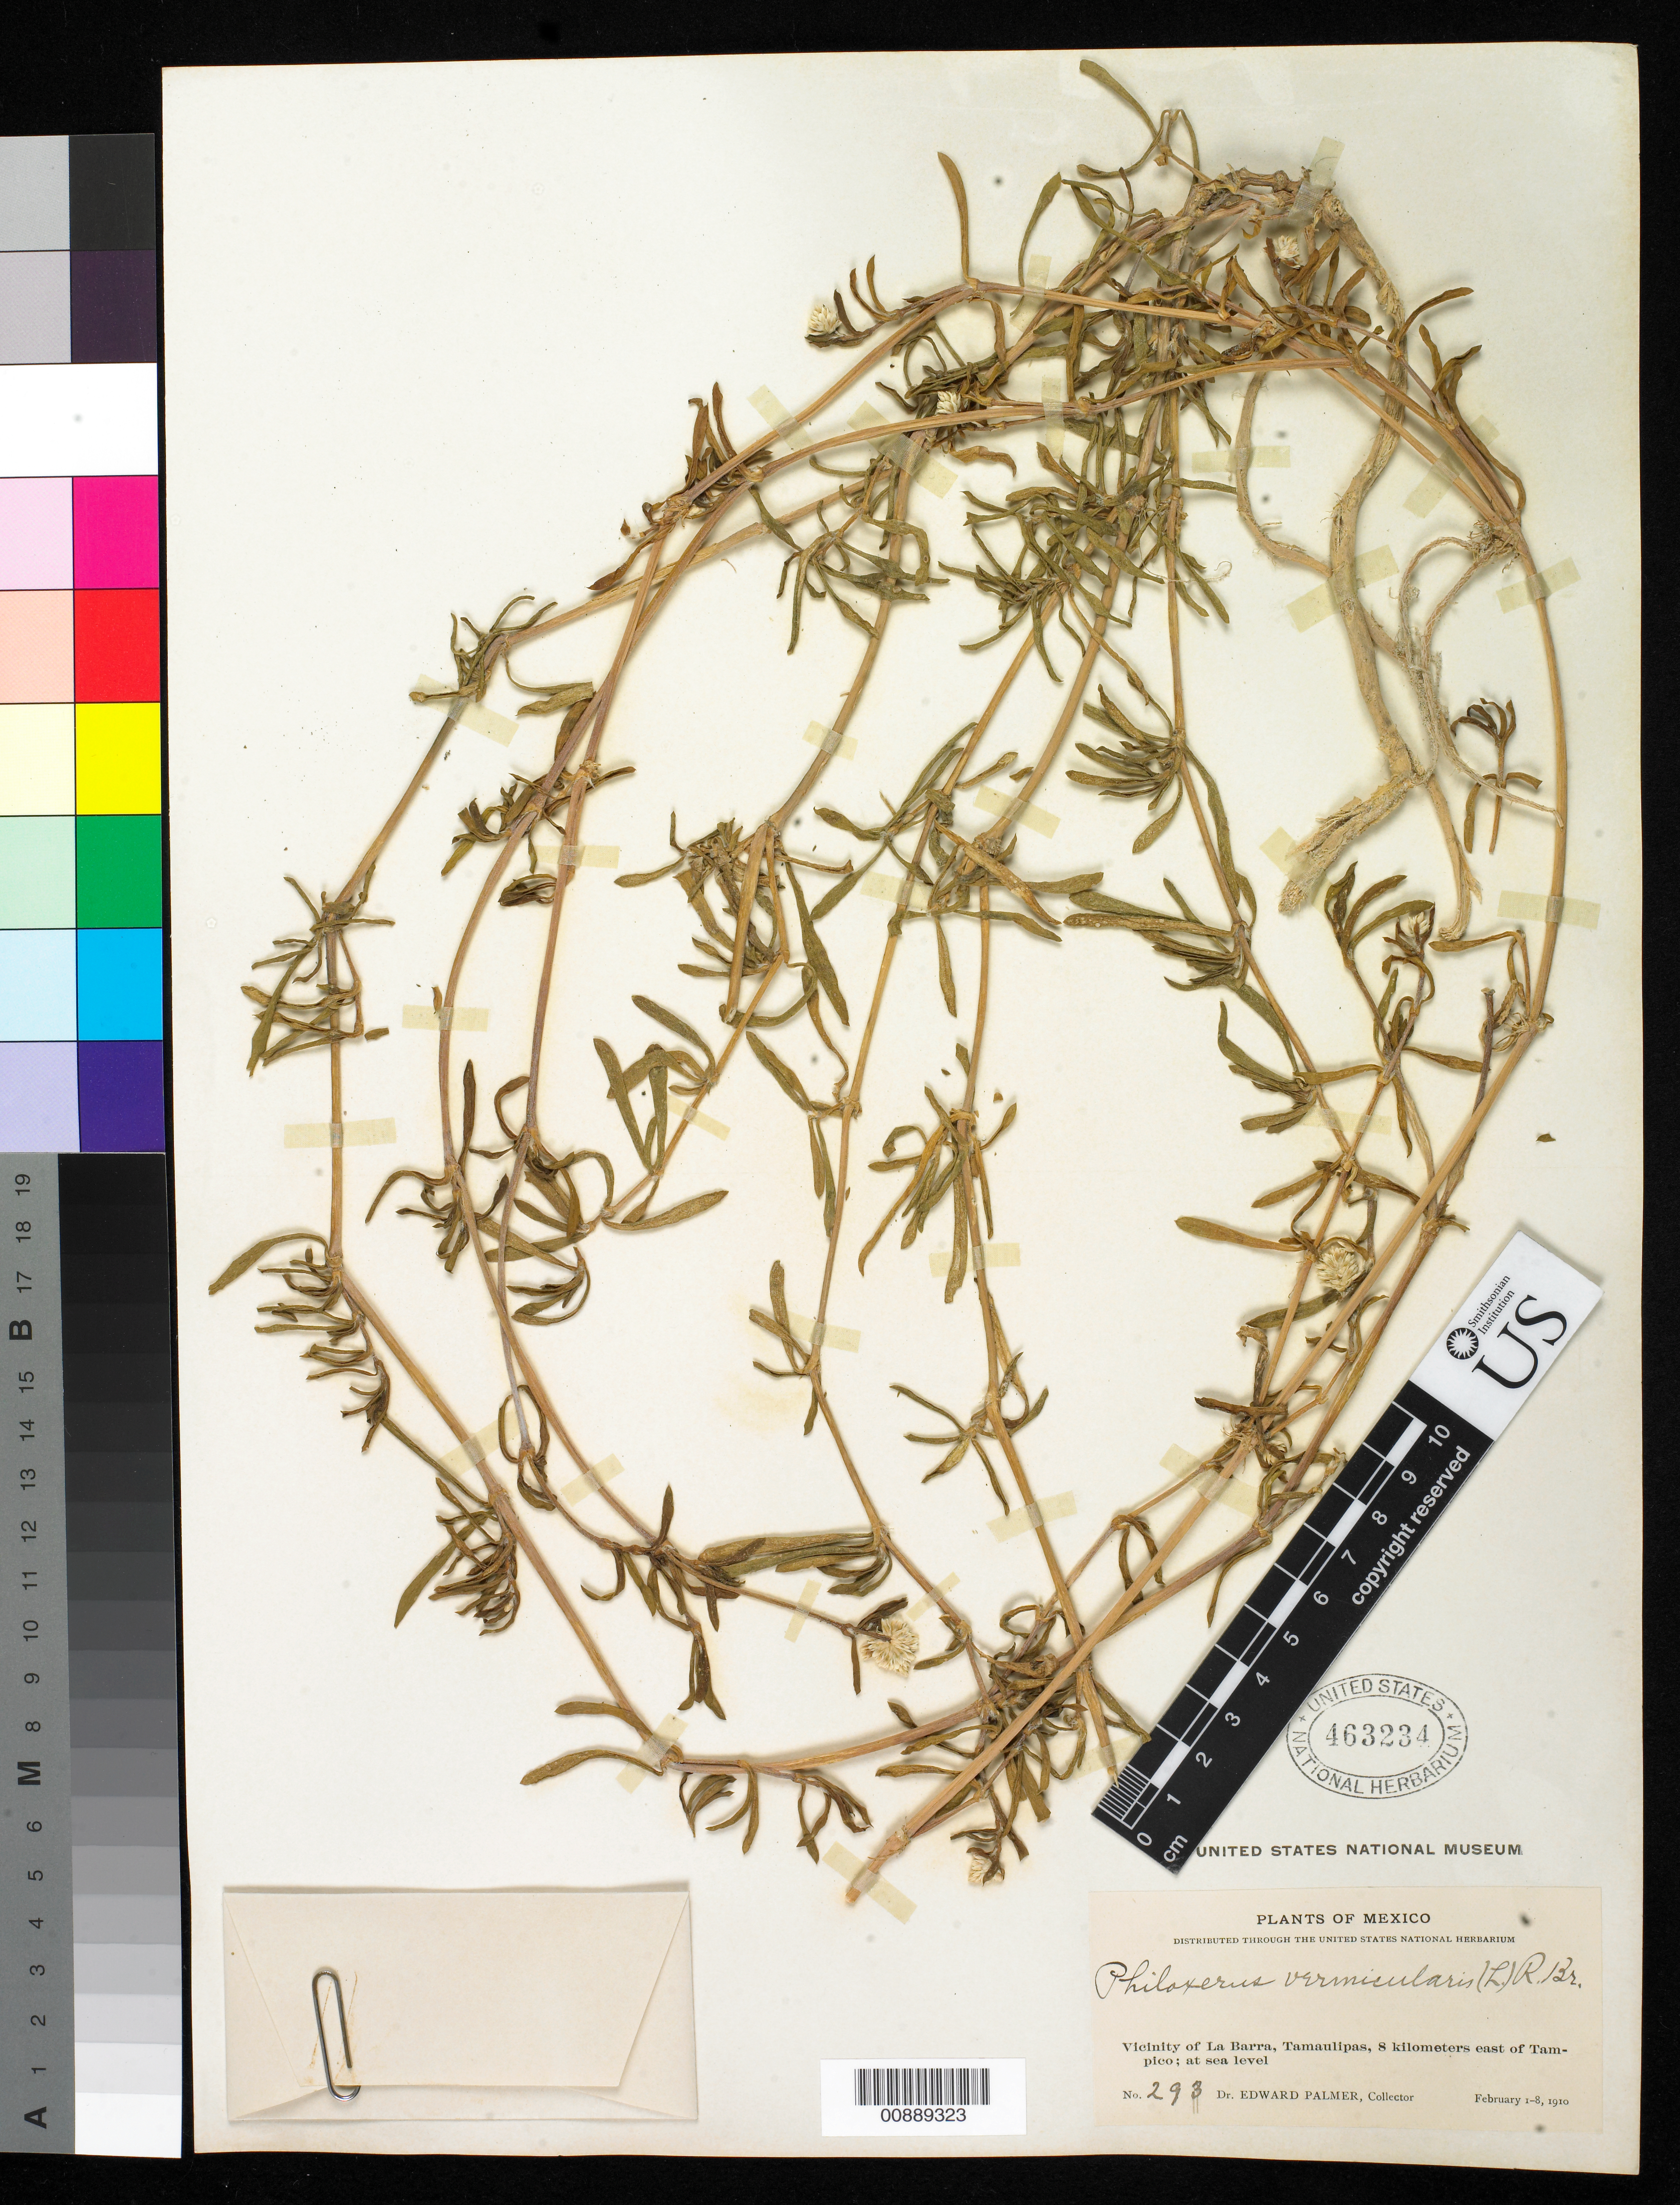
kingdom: Plantae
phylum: Tracheophyta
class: Magnoliopsida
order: Caryophyllales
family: Amaranthaceae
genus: Gomphrena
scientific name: Gomphrena vermicularis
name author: L.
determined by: Strong, Mark T., (BOT), Smithsonian Institution - National Museum of Natural History (UNITED STATES)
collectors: E. Palmer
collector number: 293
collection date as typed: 01 Feb 1910 to 08 Feb 1910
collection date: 1910-02-01/1910-02-08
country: Mexico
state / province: Tamaulipas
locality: Vicinity of La Barra, 8 Kilometers east of Tampico.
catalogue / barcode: US 463234